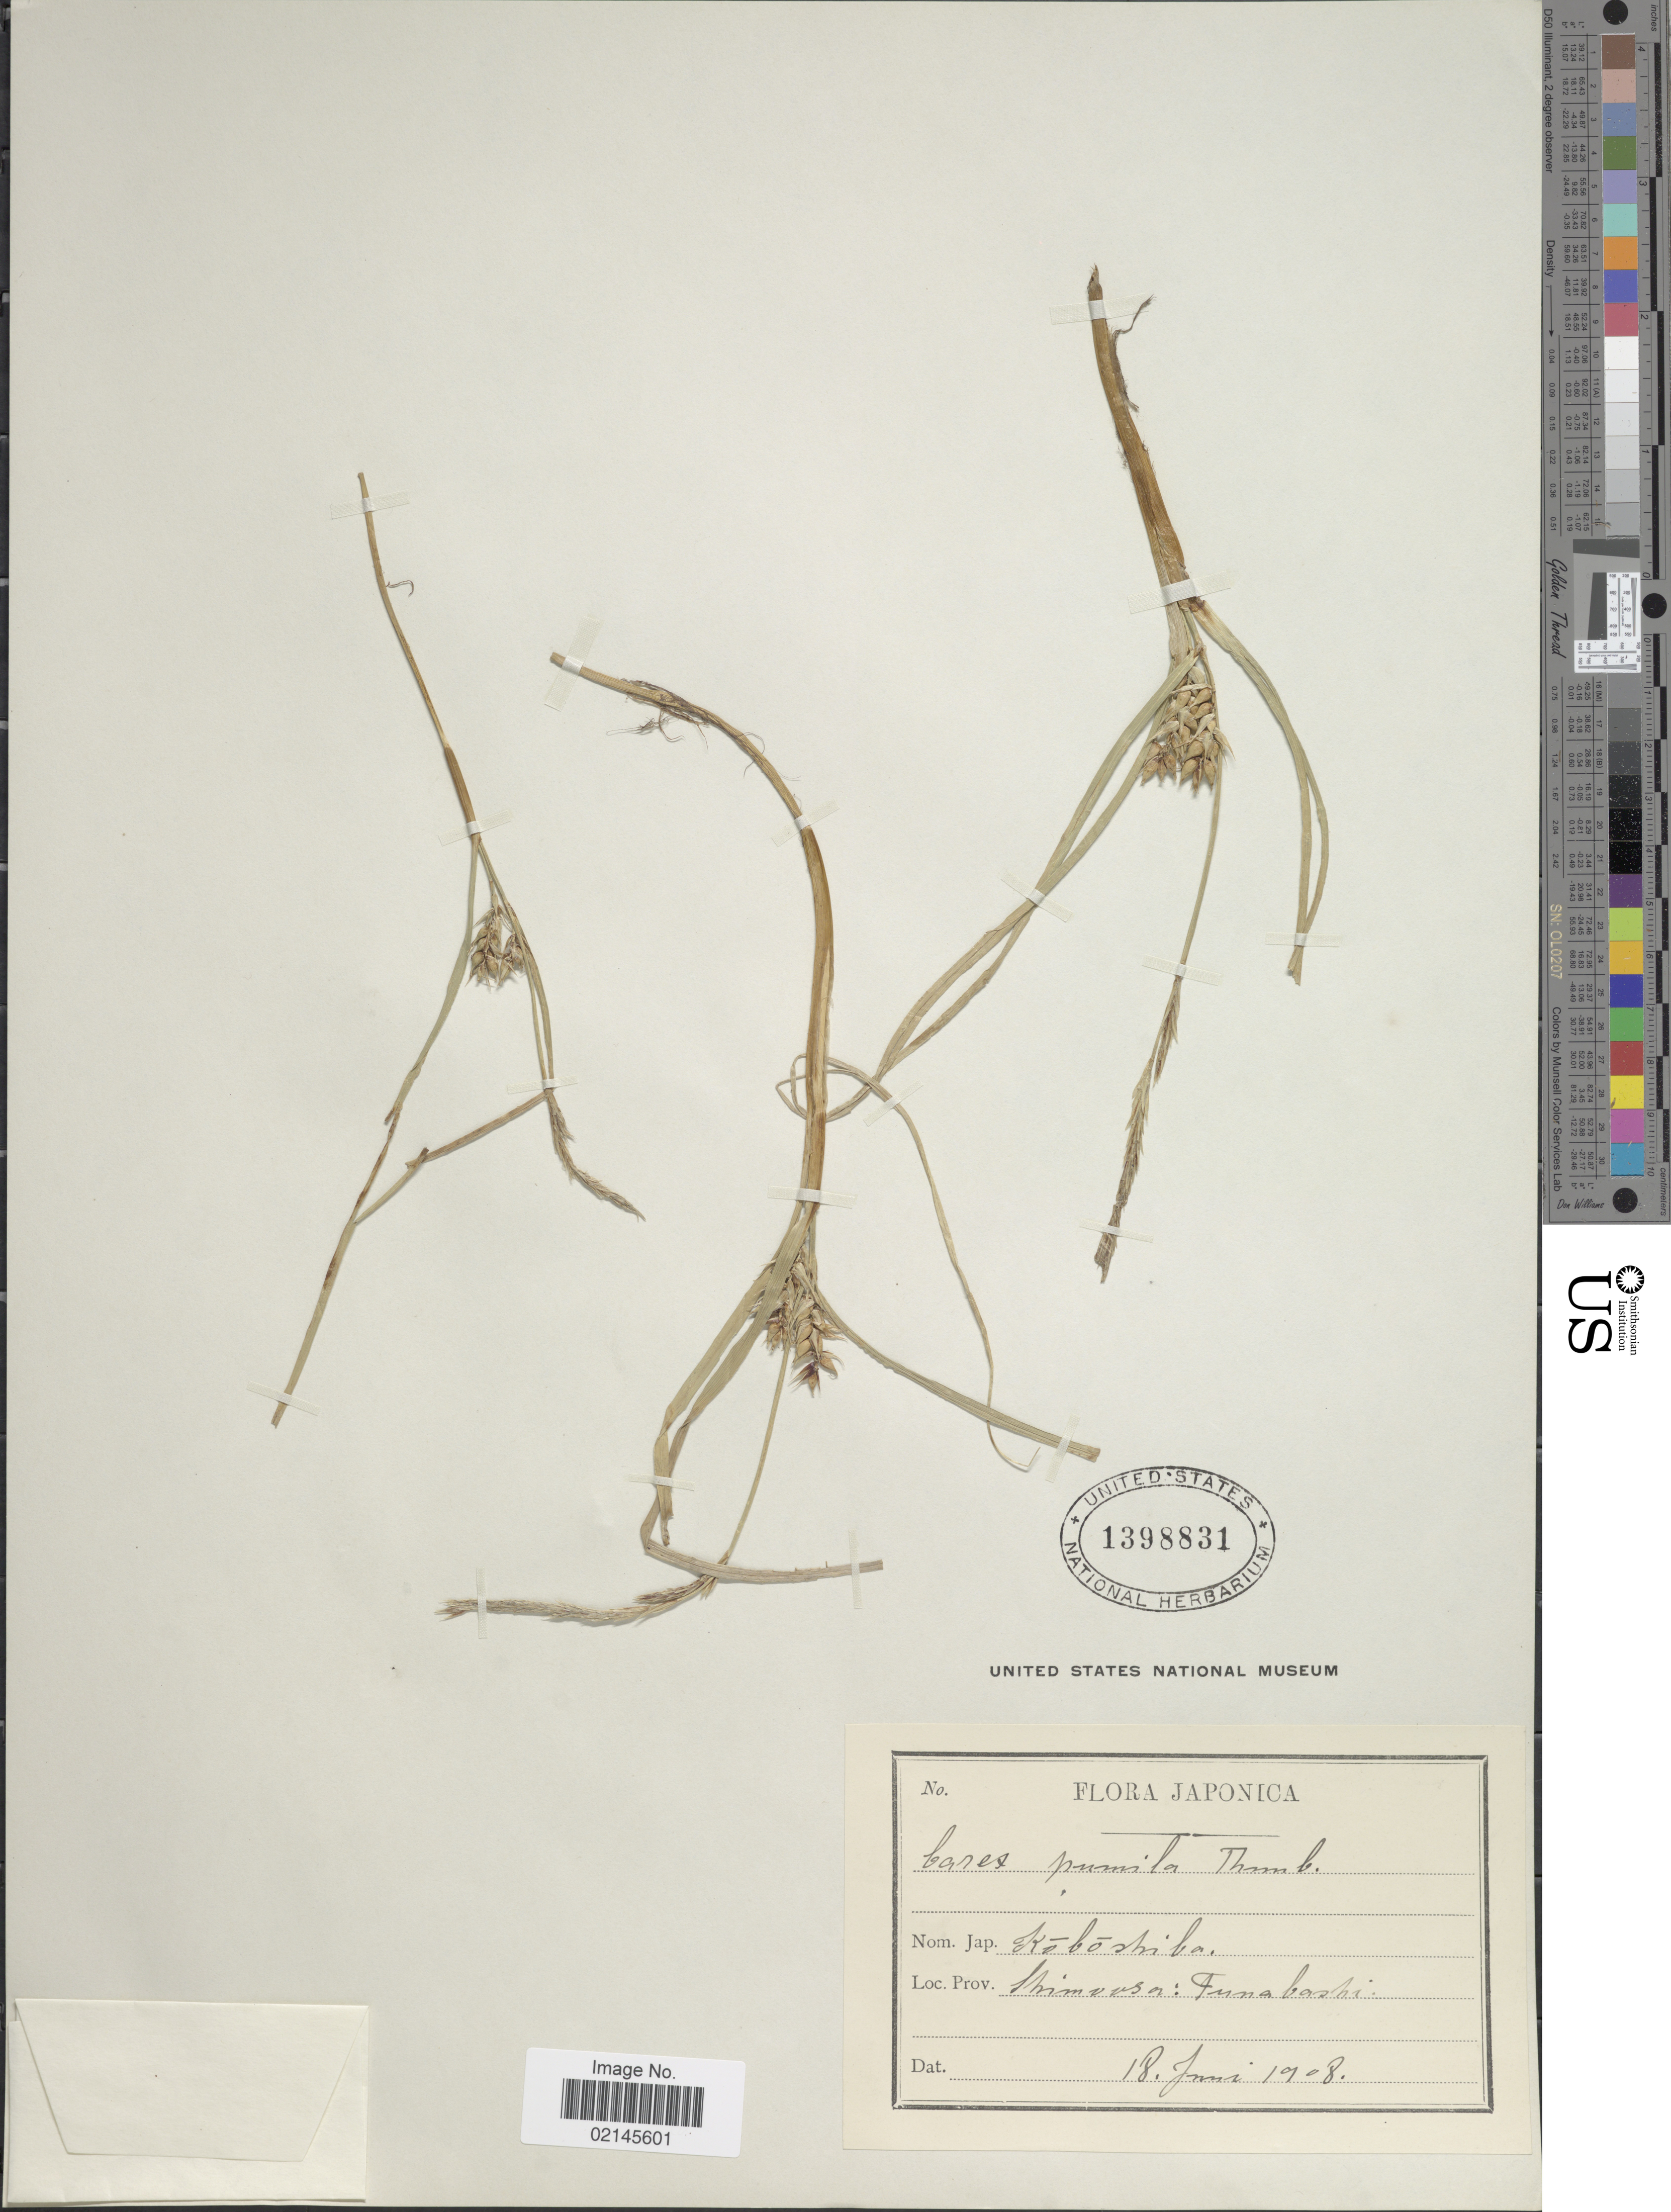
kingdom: Plantae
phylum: Tracheophyta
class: Liliopsida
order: Poales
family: Cyperaceae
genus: Carex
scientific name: Carex pumila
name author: Thunb.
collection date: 1908-06-18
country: Japan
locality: Mimoosa, Funabashi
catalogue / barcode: US 1398831